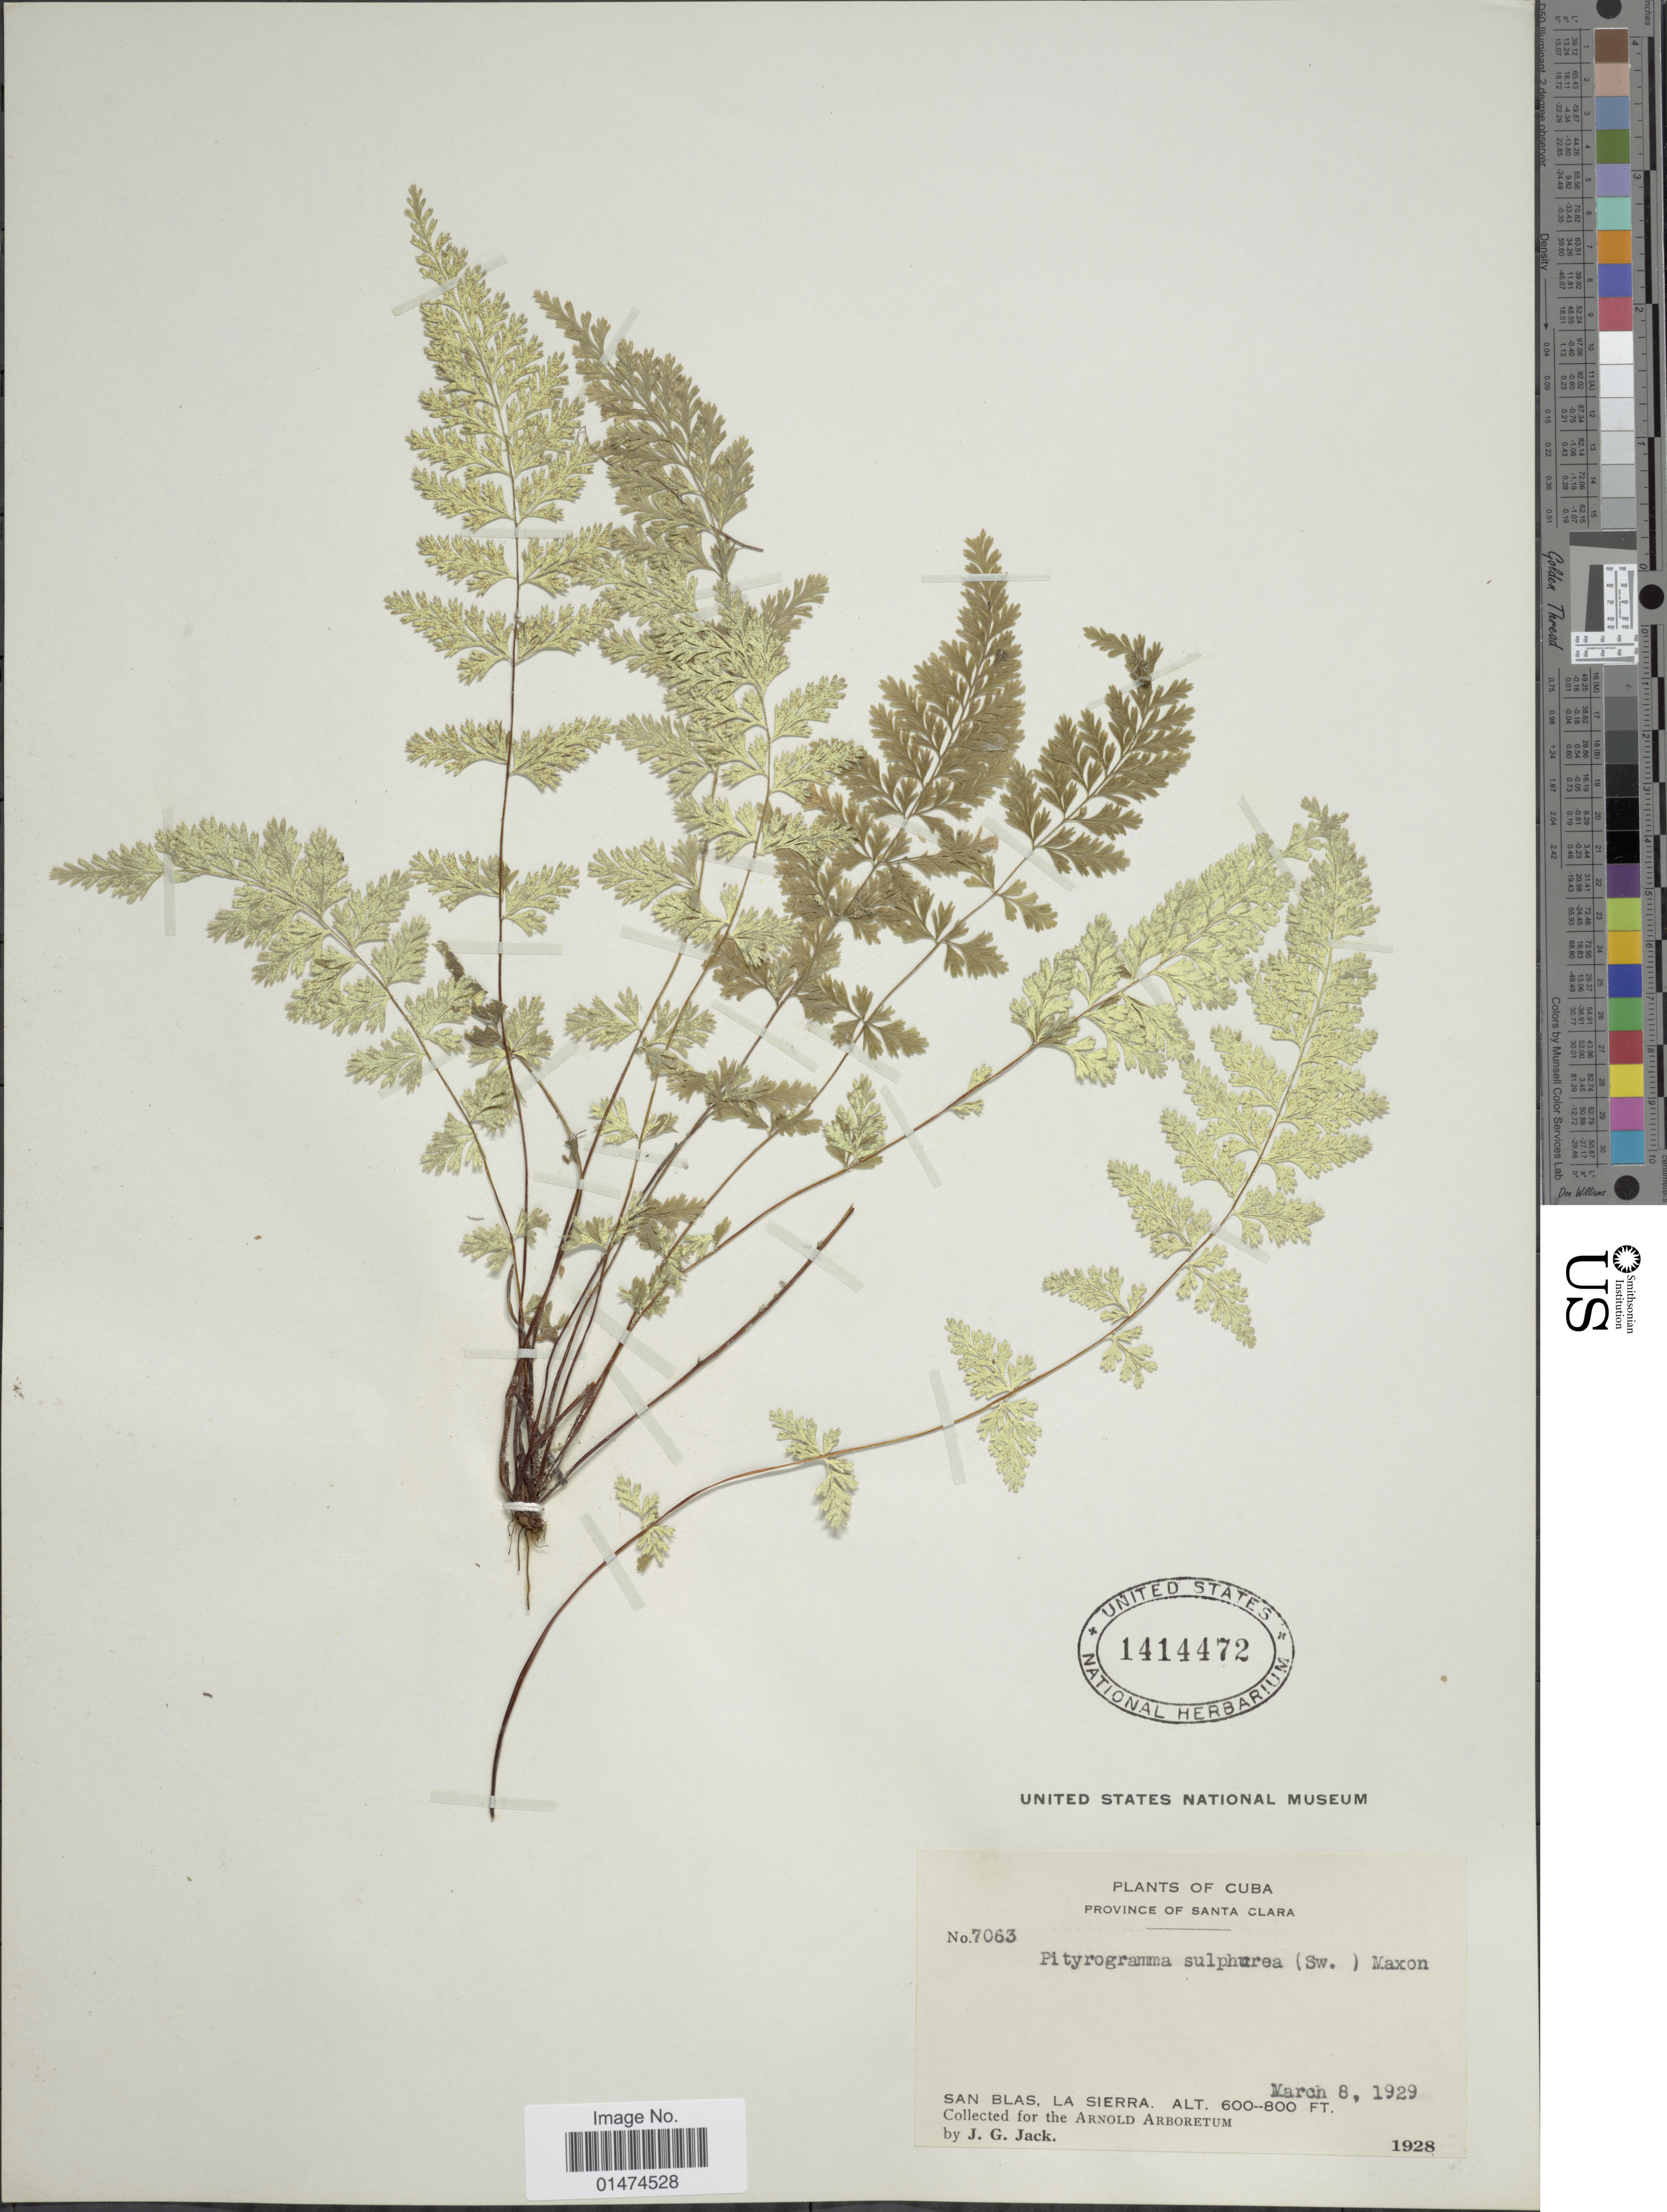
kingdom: Plantae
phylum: Tracheophyta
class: Polypodiopsida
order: Polypodiales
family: Pteridaceae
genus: Pityrogramma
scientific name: Pityrogramma sulphurea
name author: (Sw.) Maxon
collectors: J. G. Jack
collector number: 7063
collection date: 1929-03-08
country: Cuba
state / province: Las Villas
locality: Province of Santa Clara, San Blas, La Sierra.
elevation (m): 183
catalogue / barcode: US 1414472